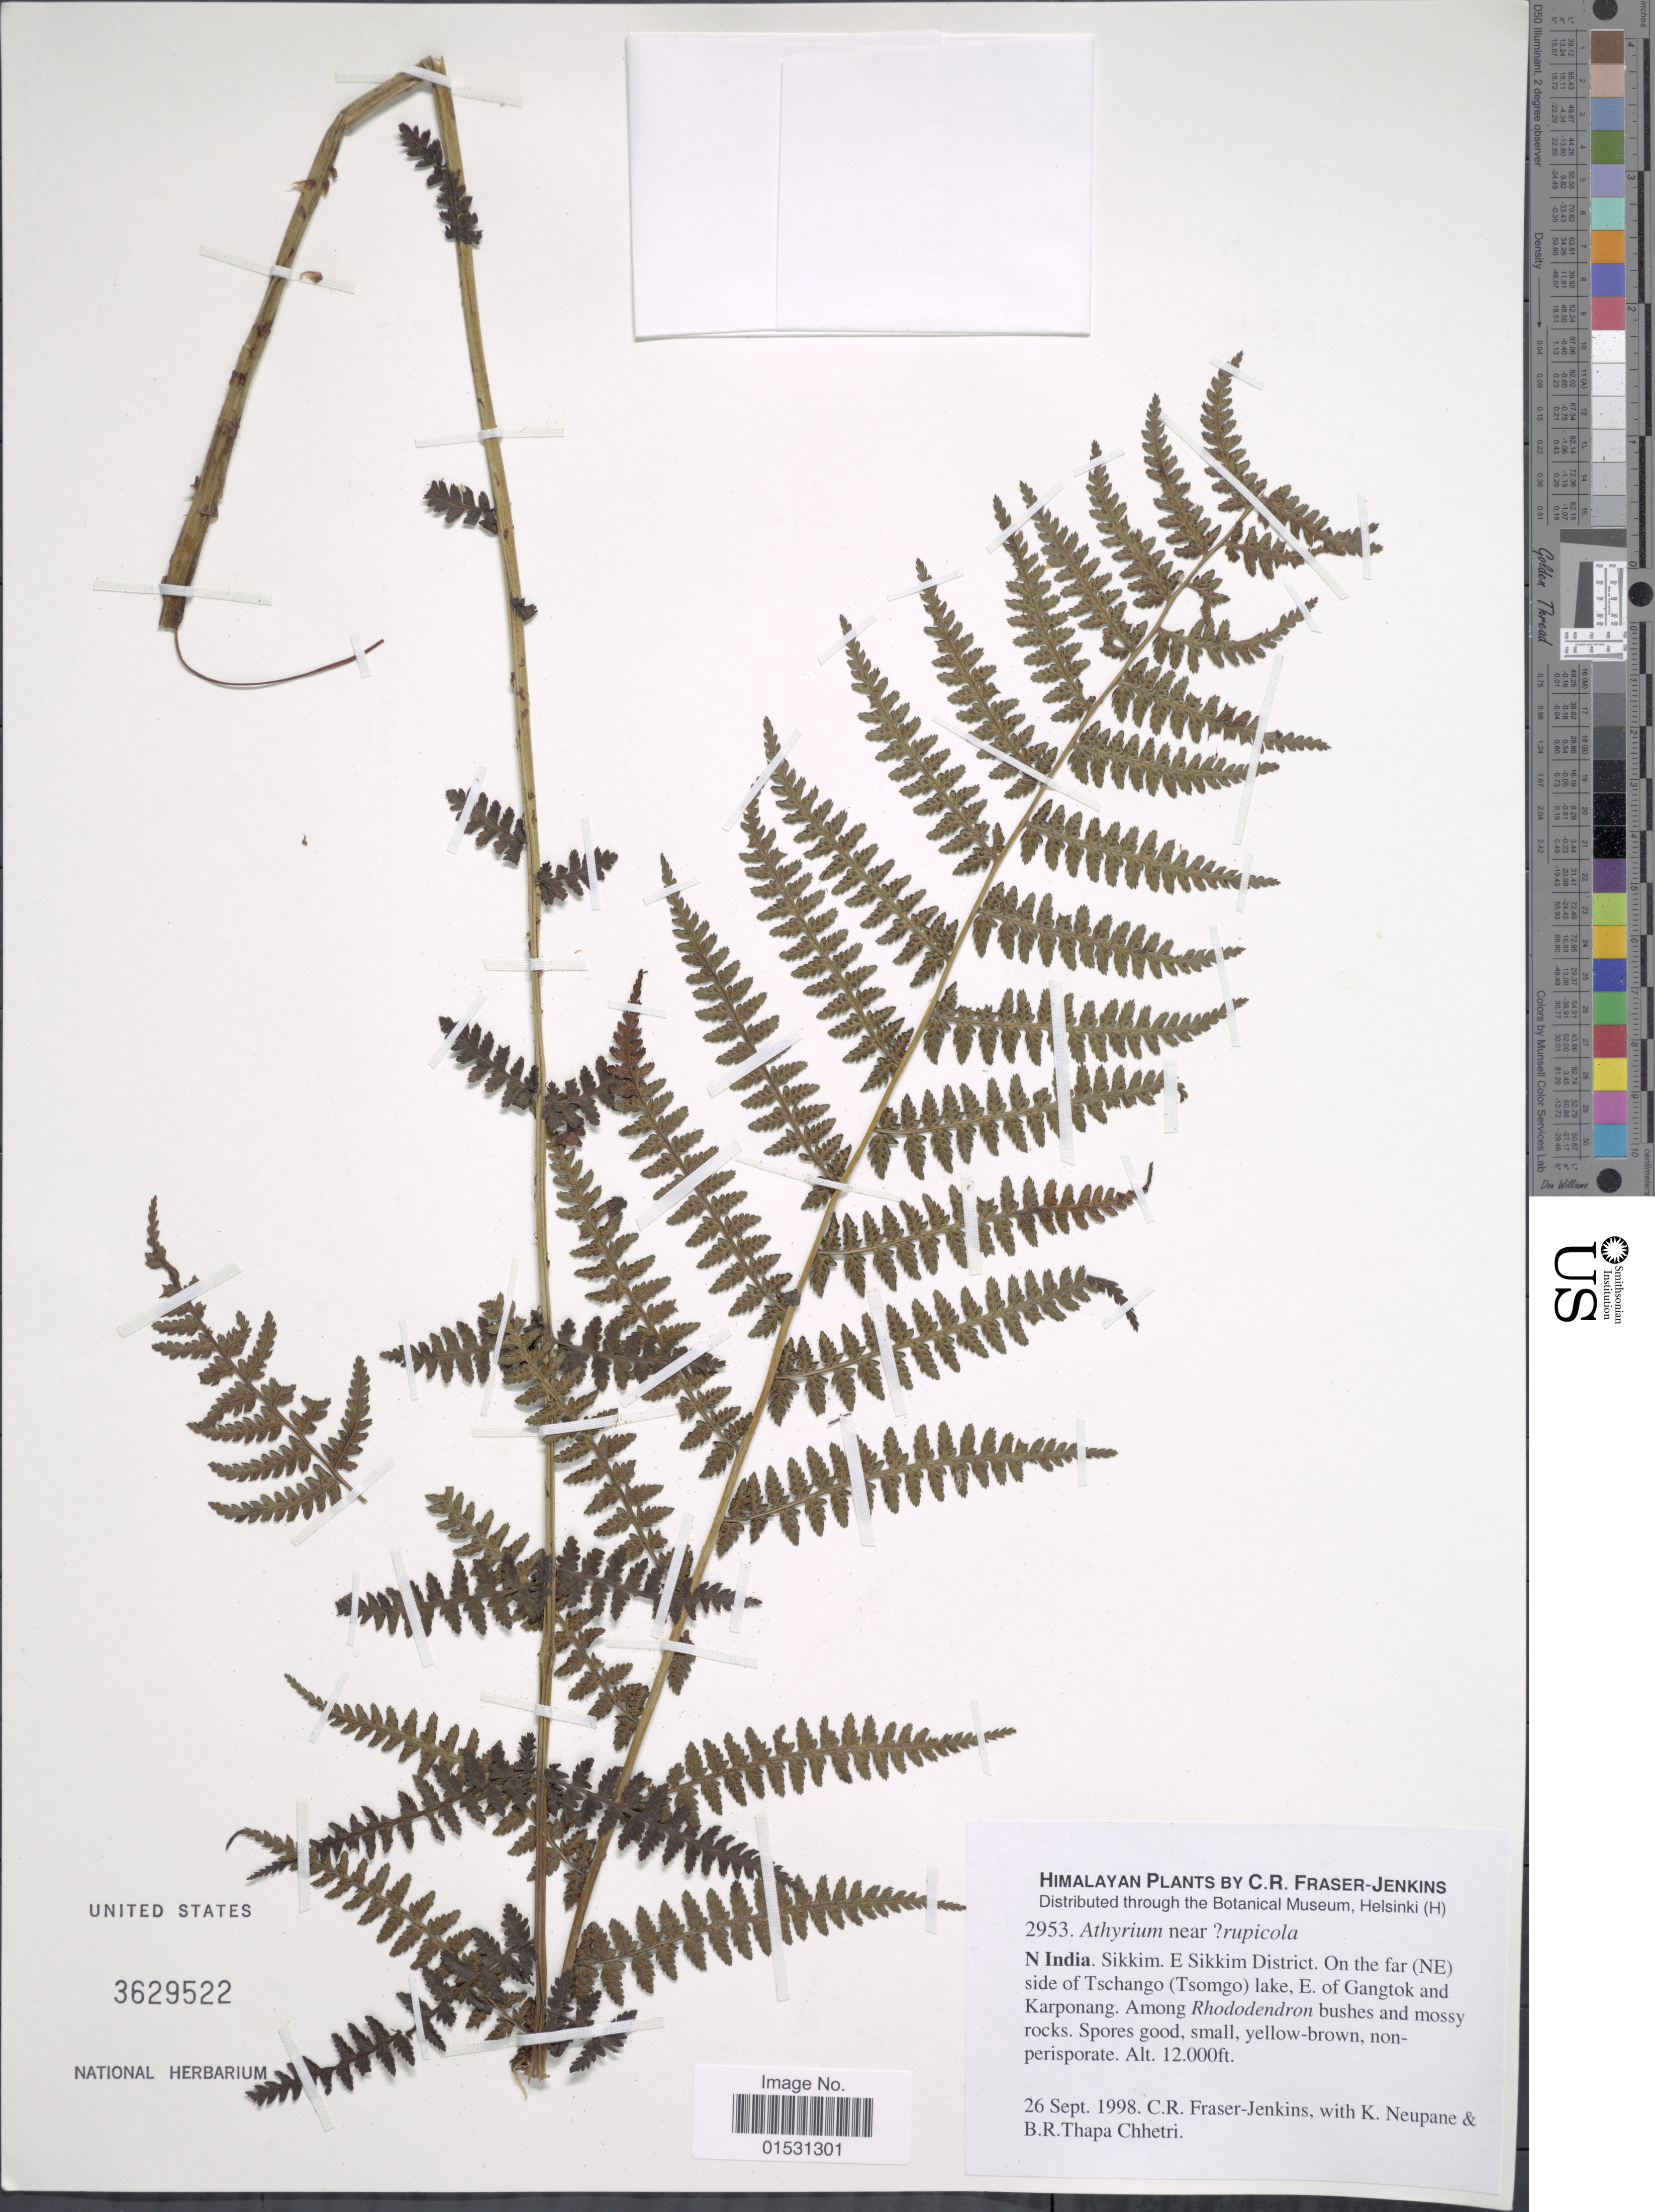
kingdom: Plantae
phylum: Tracheophyta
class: Polypodiopsida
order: Polypodiales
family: Athyriaceae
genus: Athyrium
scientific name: Athyrium sp.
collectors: C. R. Fraser-Jenkins, K. Neupane & B. Thapa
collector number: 2953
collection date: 1998-09-26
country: India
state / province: Sikkim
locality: Himalayan. N India. E Sikkim District. On the far (NE) side of Tschango (Tsomgo) lake, E. of Gangtok and Karponang.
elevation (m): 3658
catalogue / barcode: US 3629522